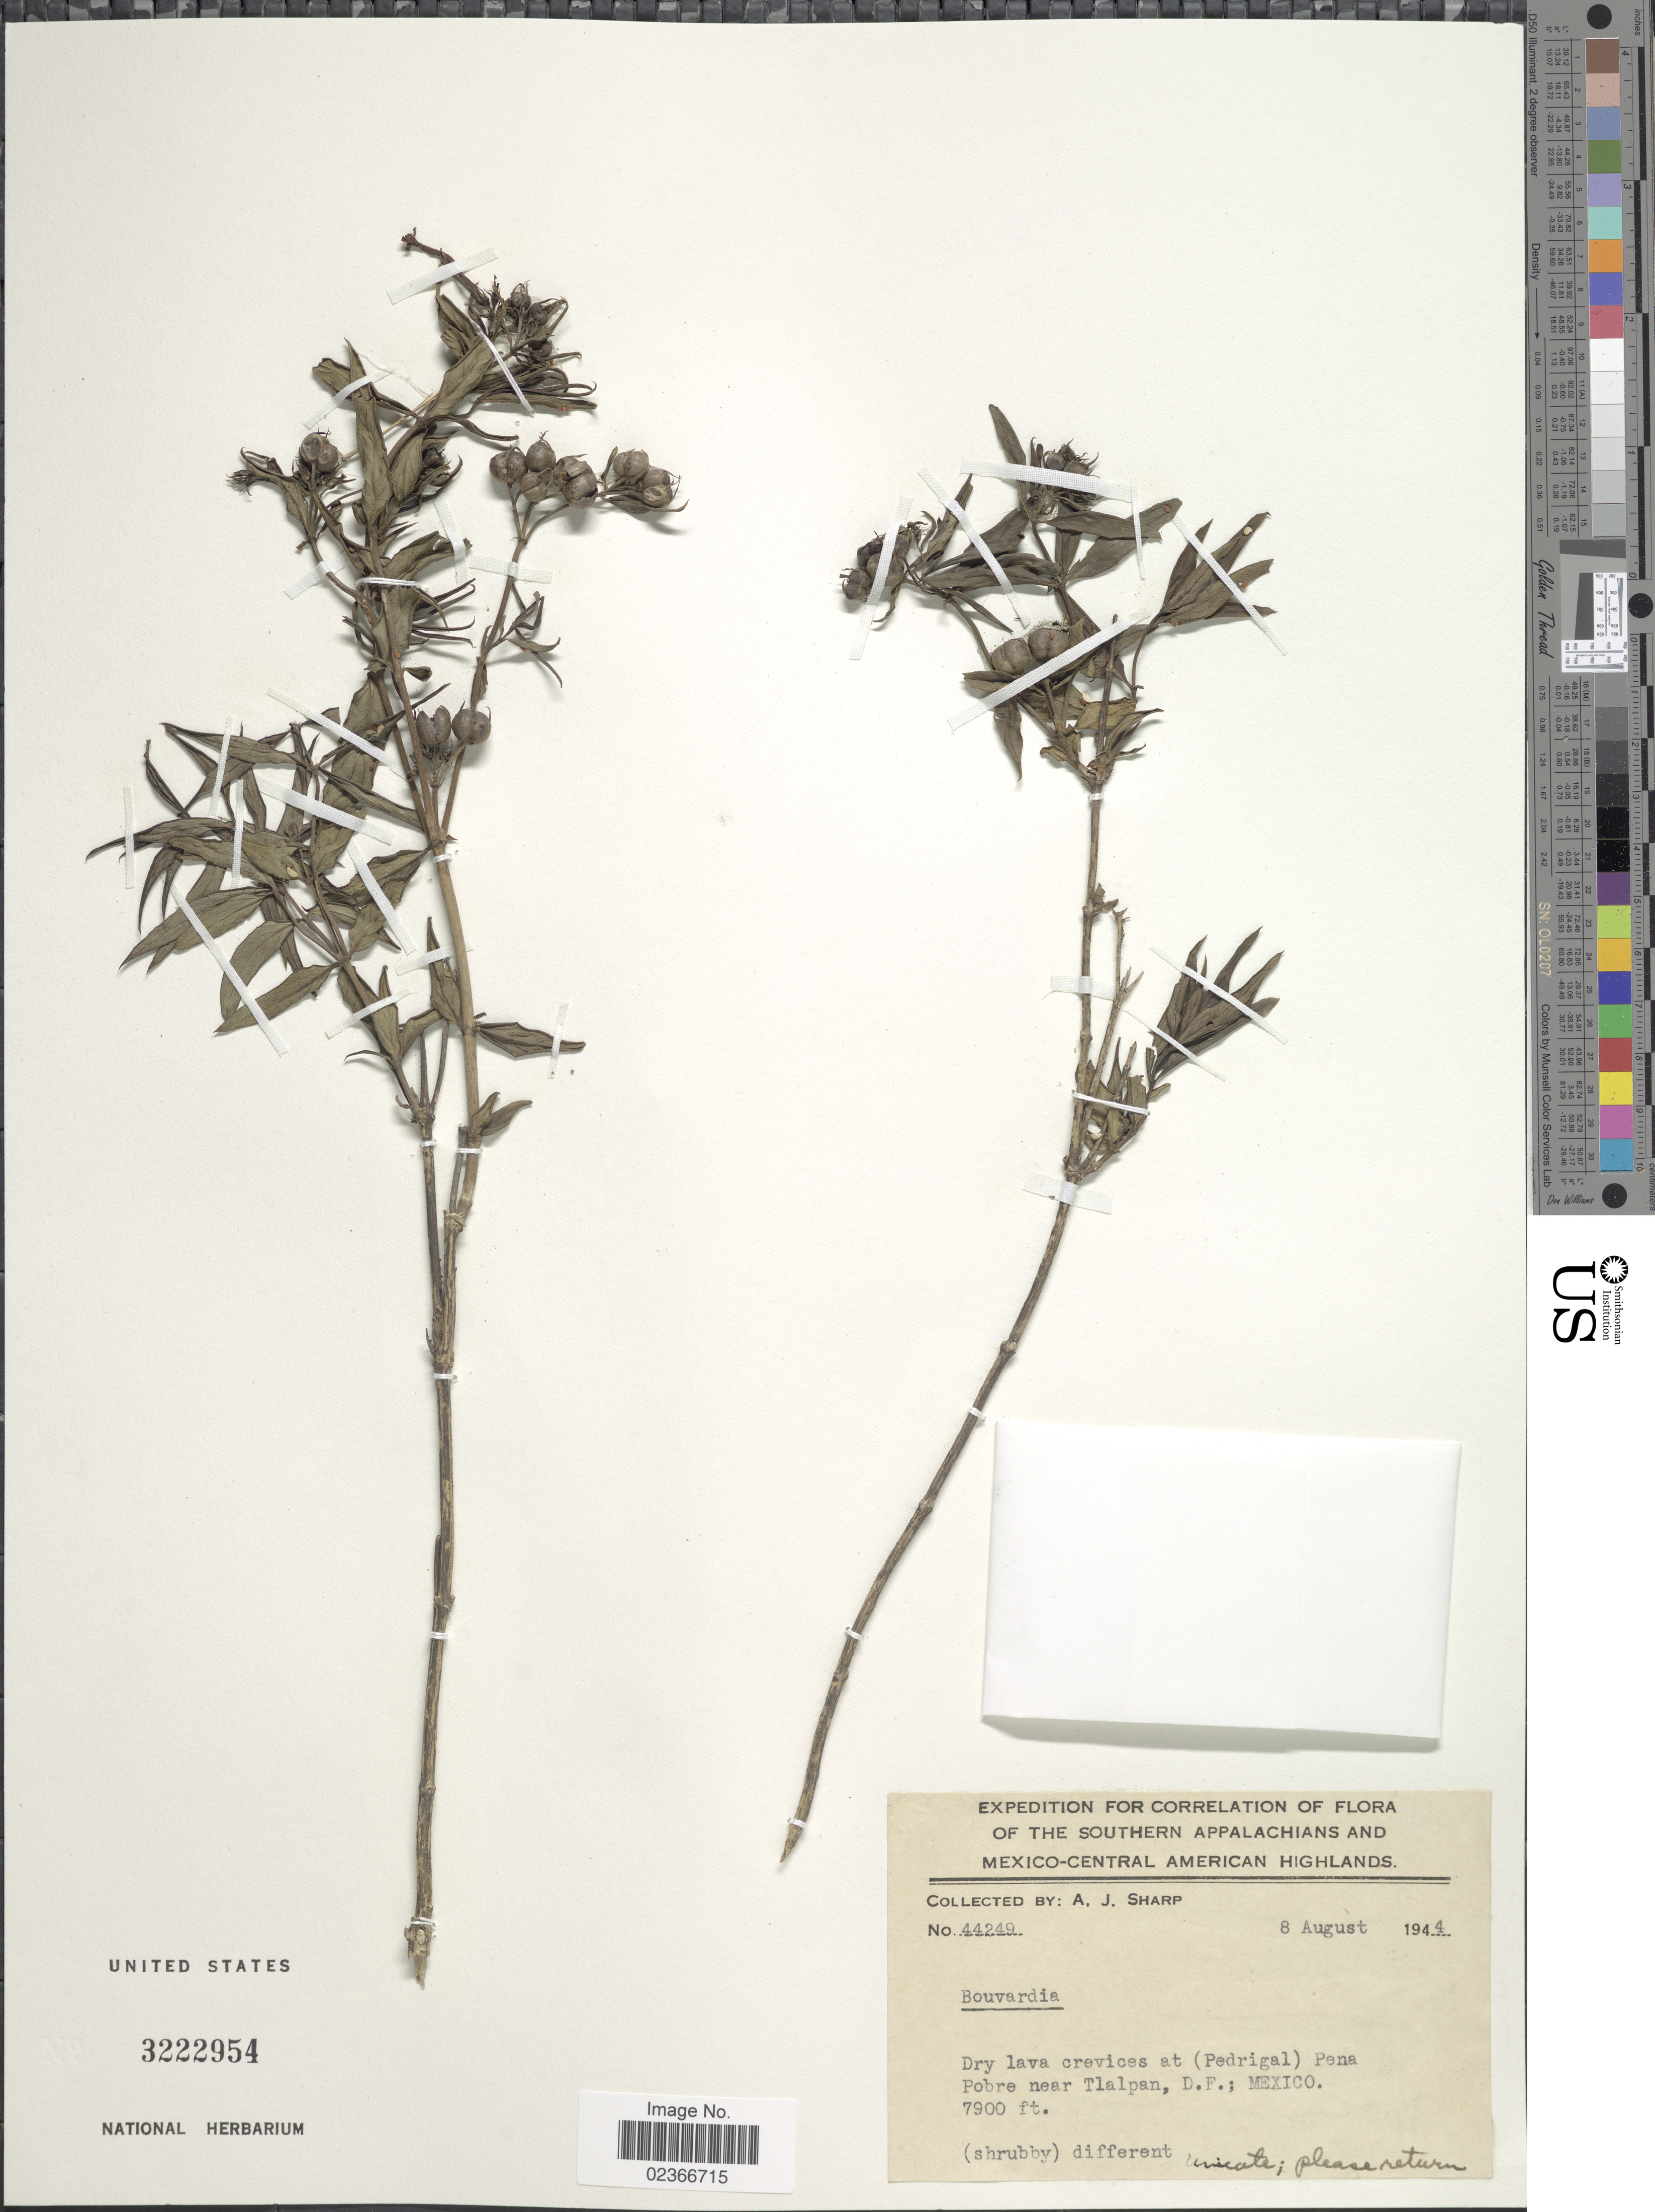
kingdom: Plantae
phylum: Tracheophyta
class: Magnoliopsida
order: Gentianales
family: Rubiaceae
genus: Bouvardia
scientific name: Bouvardia sp.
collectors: A. J. Sharp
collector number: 44249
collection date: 1944-08-08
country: Mexico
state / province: Distrito Federal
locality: Southern Appalachians and Mexico-Central American Highlands. Dry lava crevices at ( Pedrigal) Pena Pobre near Tlalpan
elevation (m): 2408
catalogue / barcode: US 3222954